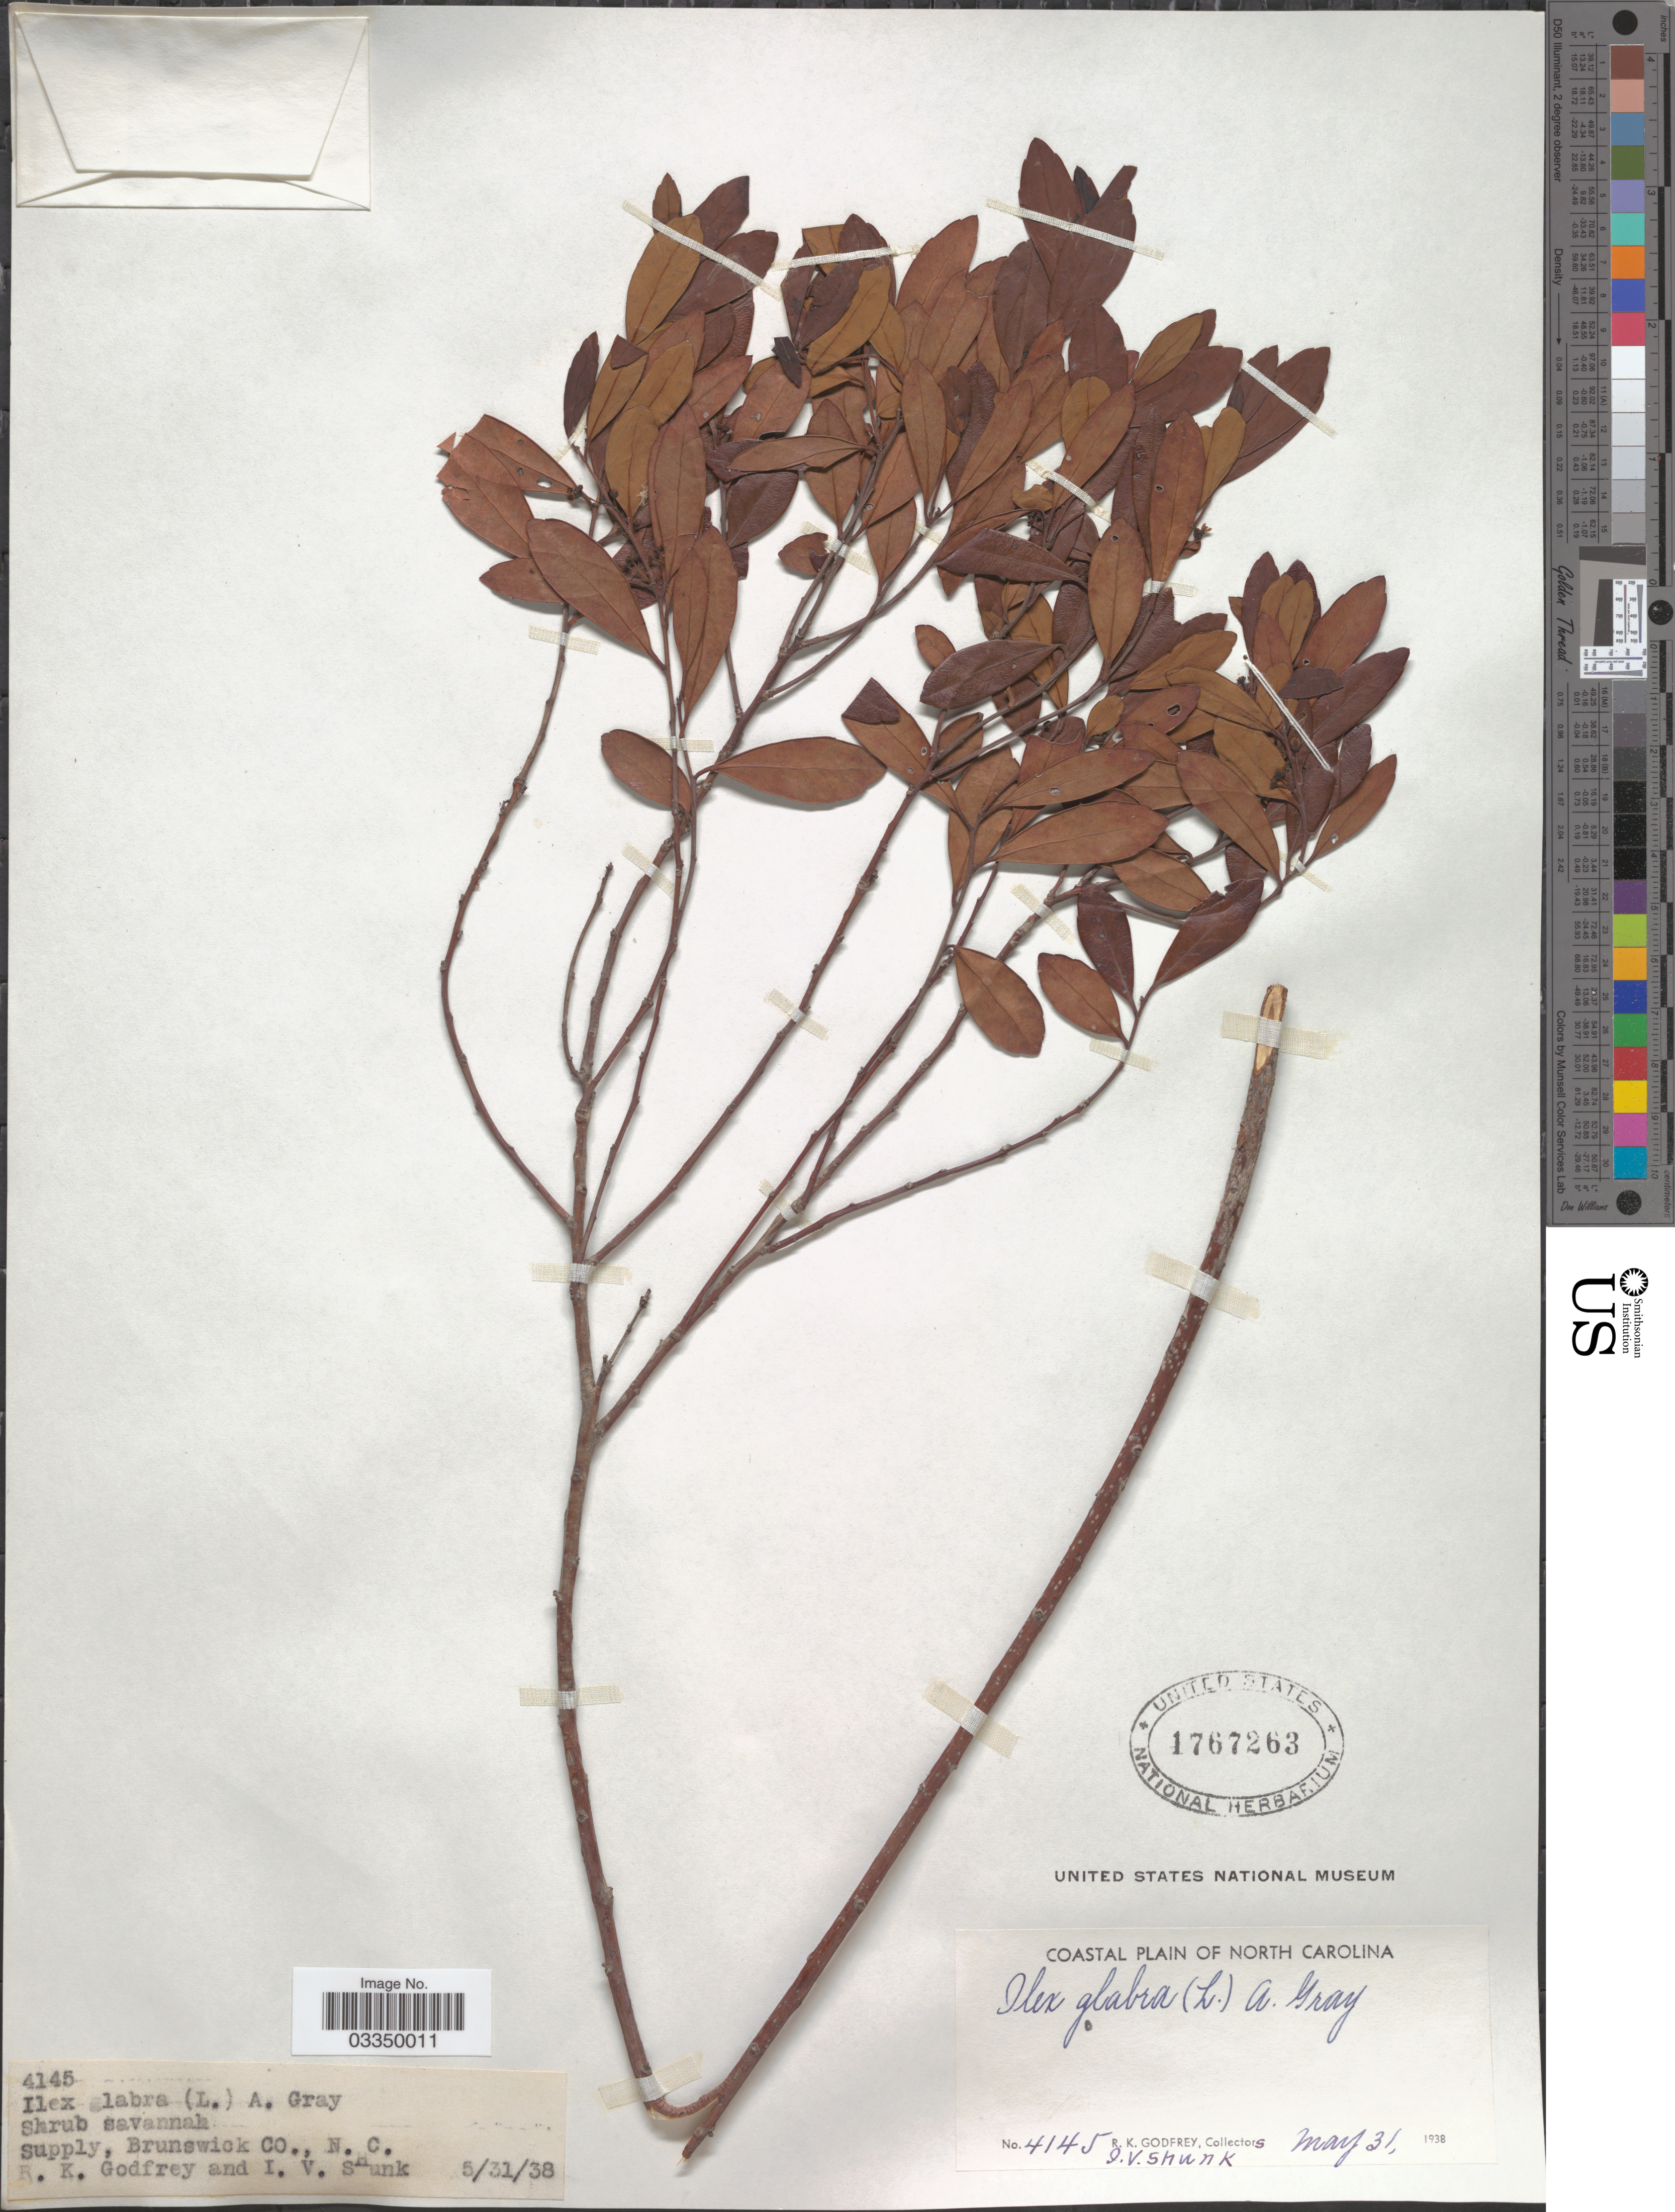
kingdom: Plantae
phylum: Tracheophyta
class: Magnoliopsida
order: Aquifoliales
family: Aquifoliaceae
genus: Ilex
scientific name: Ilex glabra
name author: (L.) A. Gray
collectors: R. K. Godfrey & I. Shunk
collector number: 4145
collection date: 1938-05-31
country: United States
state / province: North Carolina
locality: Coastal Plain of North Carolina. Supply, Brunswick Co.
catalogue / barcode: US 1767263